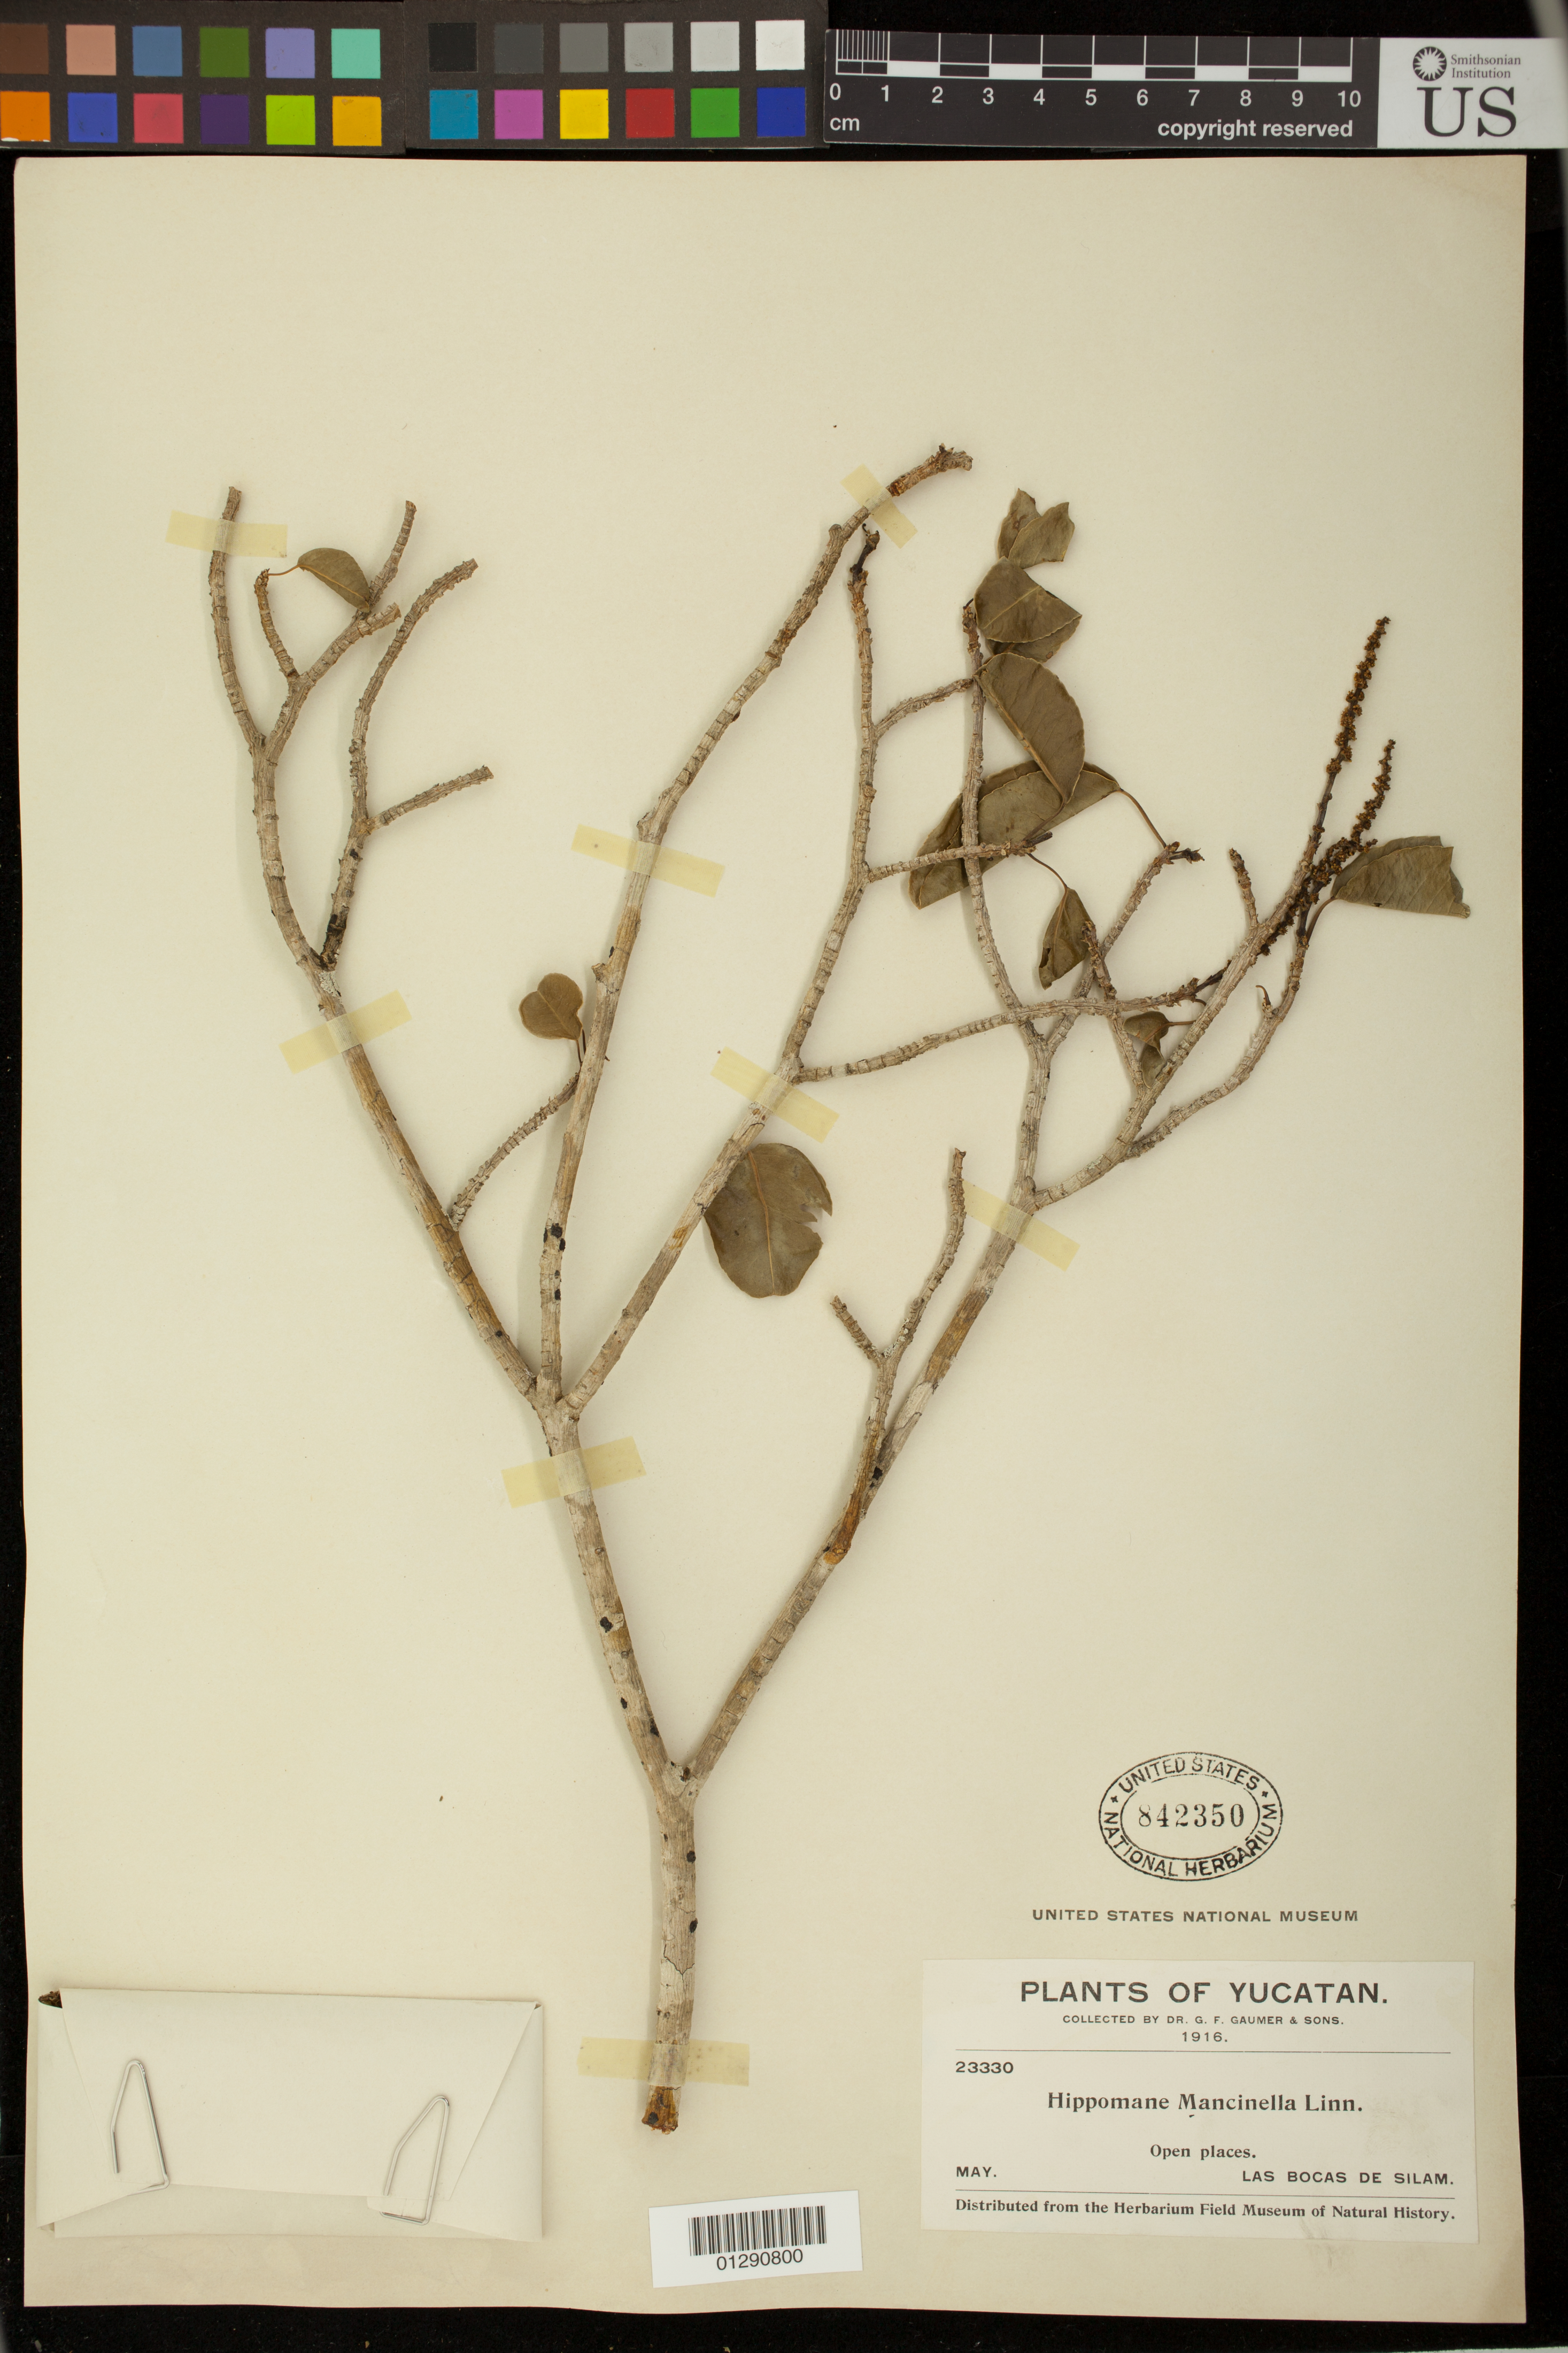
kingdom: Plantae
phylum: Tracheophyta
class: Magnoliopsida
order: Malpighiales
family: Euphorbiaceae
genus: Hippomane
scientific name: Hippomane mancinella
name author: L.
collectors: G. F. Gaumer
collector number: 23330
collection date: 1916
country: Mexico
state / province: Yucatán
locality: At Chichankanab.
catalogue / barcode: US 842350